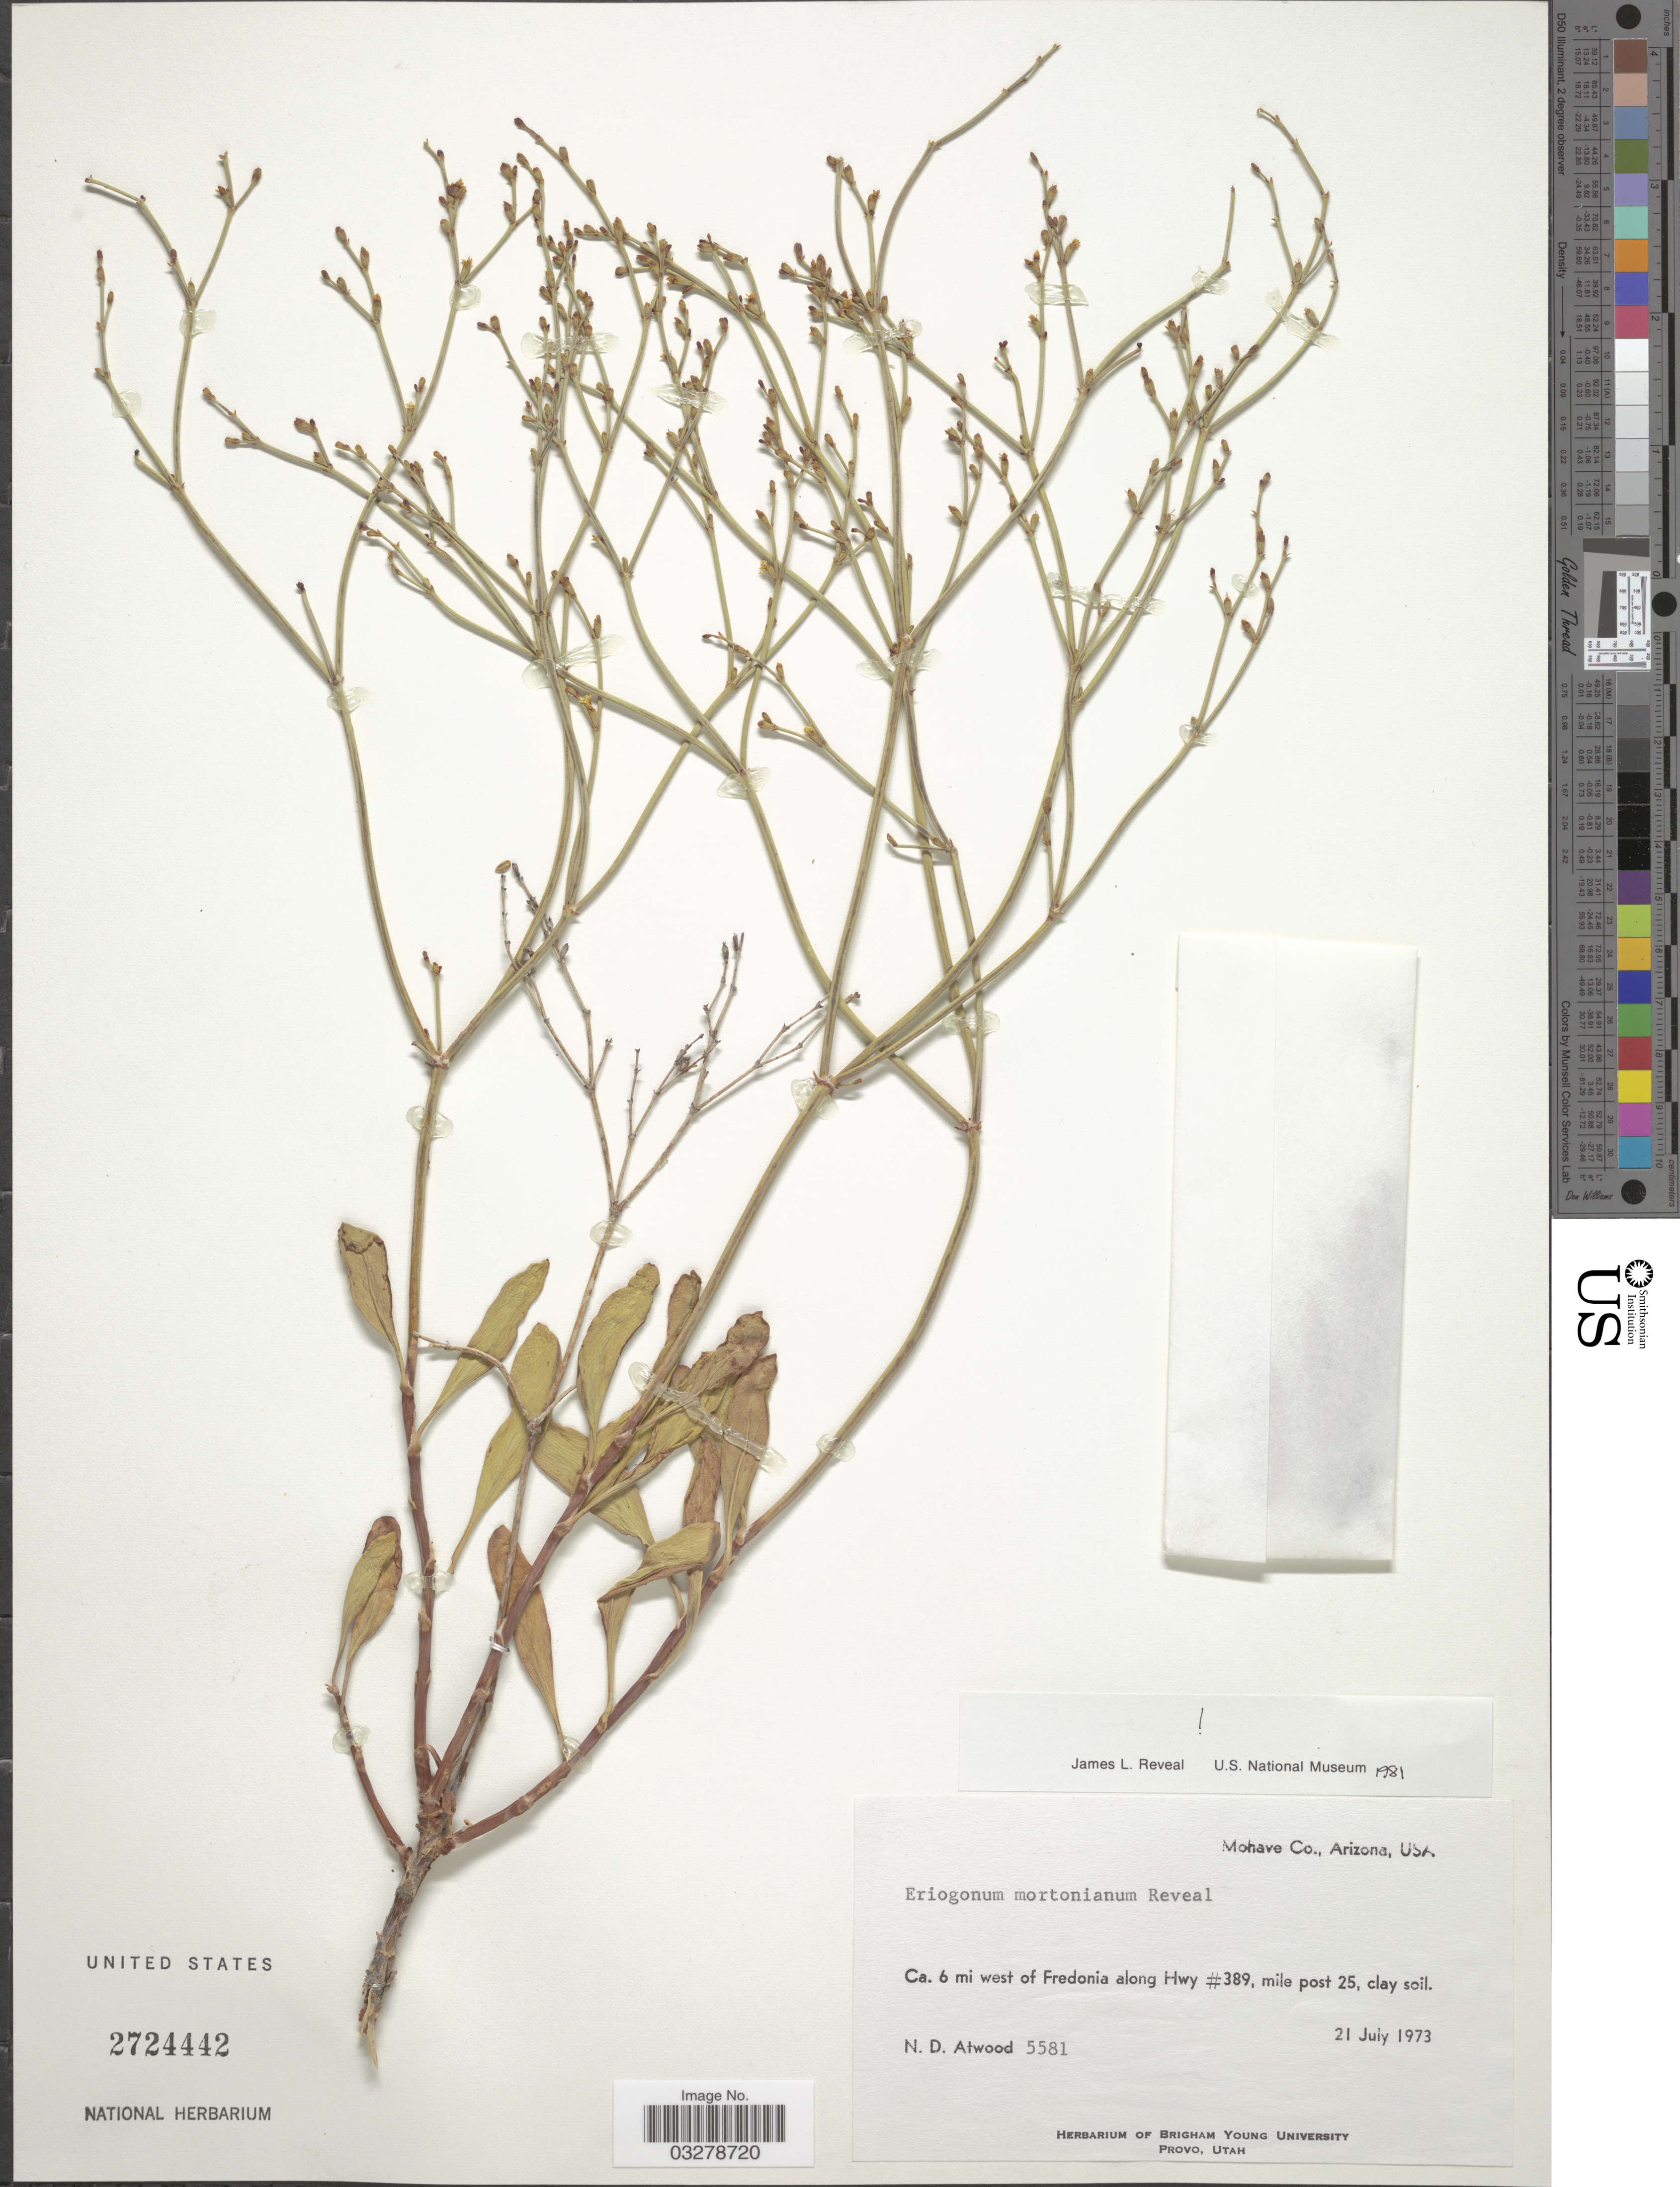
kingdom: Plantae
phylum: Tracheophyta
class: Magnoliopsida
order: Caryophyllales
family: Polygonaceae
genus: Eriogonum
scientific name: Eriogonum mortonianum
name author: Reveal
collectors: N. Atwood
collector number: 5581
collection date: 1973-07-21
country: United States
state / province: Arizona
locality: Mohave Co. Ca. 6 mi west of Fredonia along Hwy #389, mile post 25.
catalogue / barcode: US 2724442